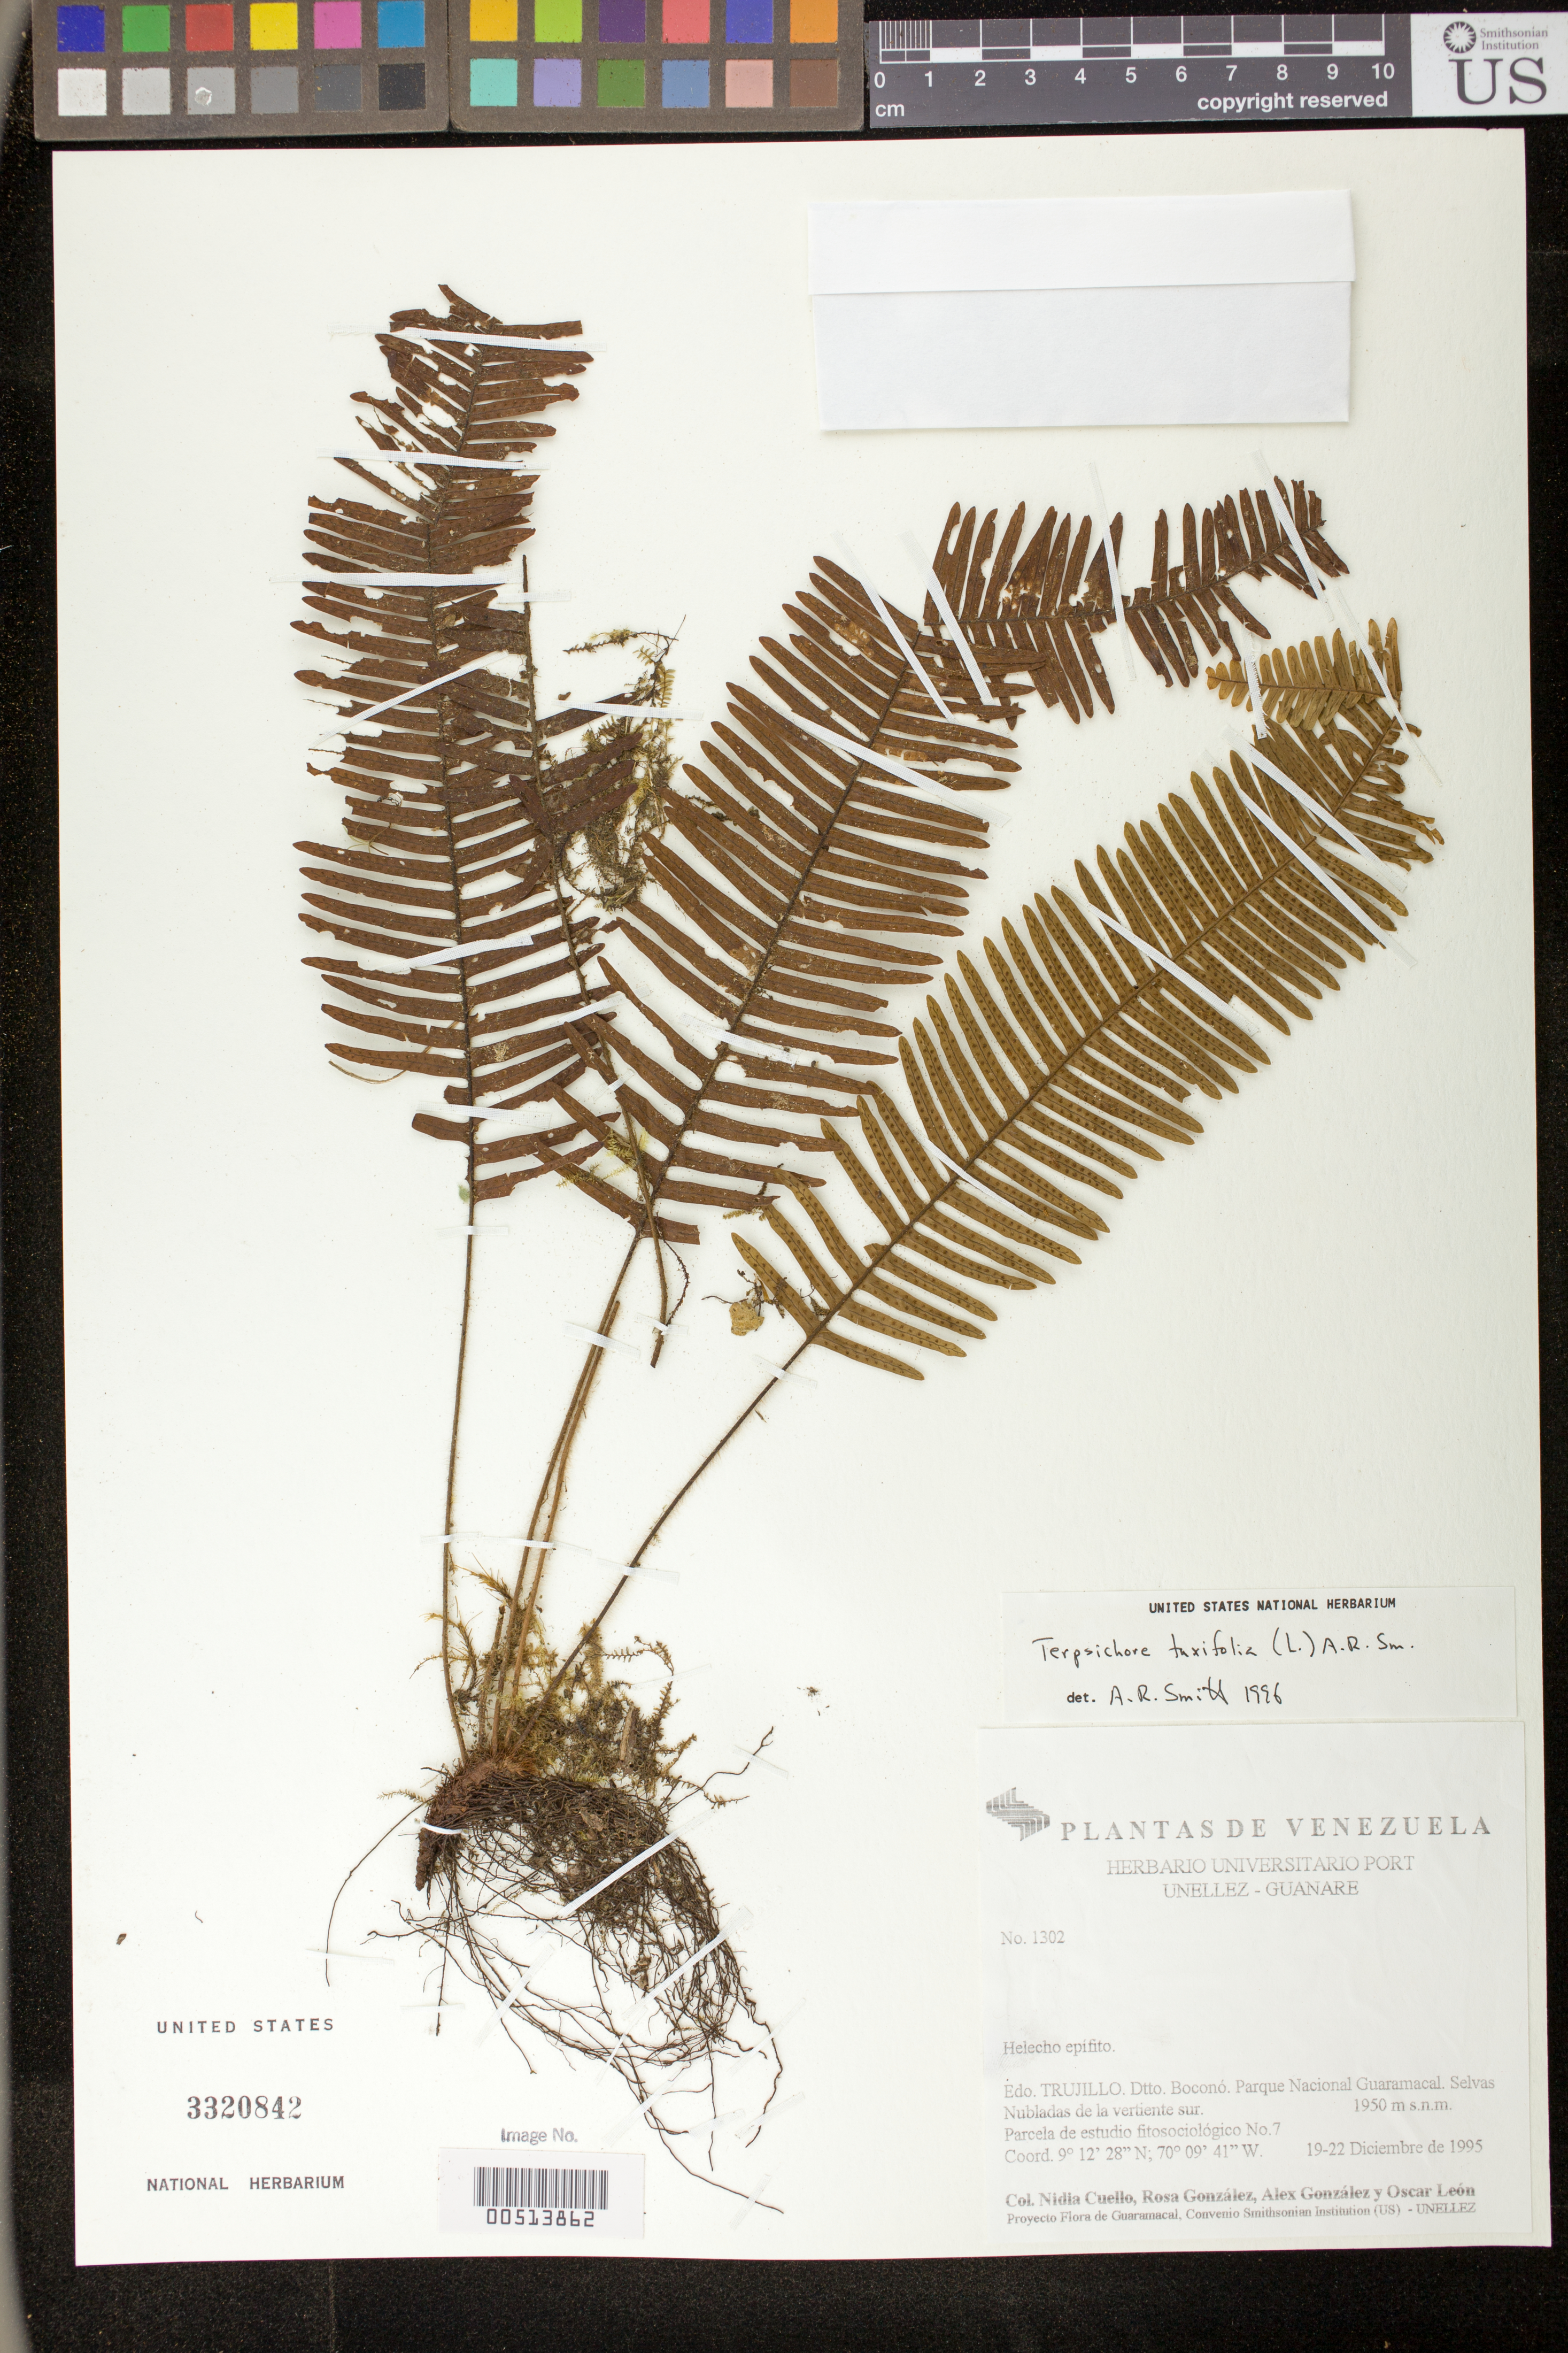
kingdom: Plantae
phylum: Tracheophyta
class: Polypodiopsida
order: Polypodiales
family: Polypodiaceae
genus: Terpsichore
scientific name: Terpsichore taxifolia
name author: (L.) A.R. Sm.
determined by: Smith, Alan R., (UC)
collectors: N. L. Cuello, R. González, A. Gonzáles & O. León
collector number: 1302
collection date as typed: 19 Dec 1995 to 22 Dec 1995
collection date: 1995-12-19/1995-12-22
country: Venezuela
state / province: Trujillo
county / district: Boconó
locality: Parque Nacional Guaramacal, vertiente S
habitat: Selvas Nubladas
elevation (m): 1950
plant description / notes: NY, PORT, UC, US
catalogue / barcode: US 3320842